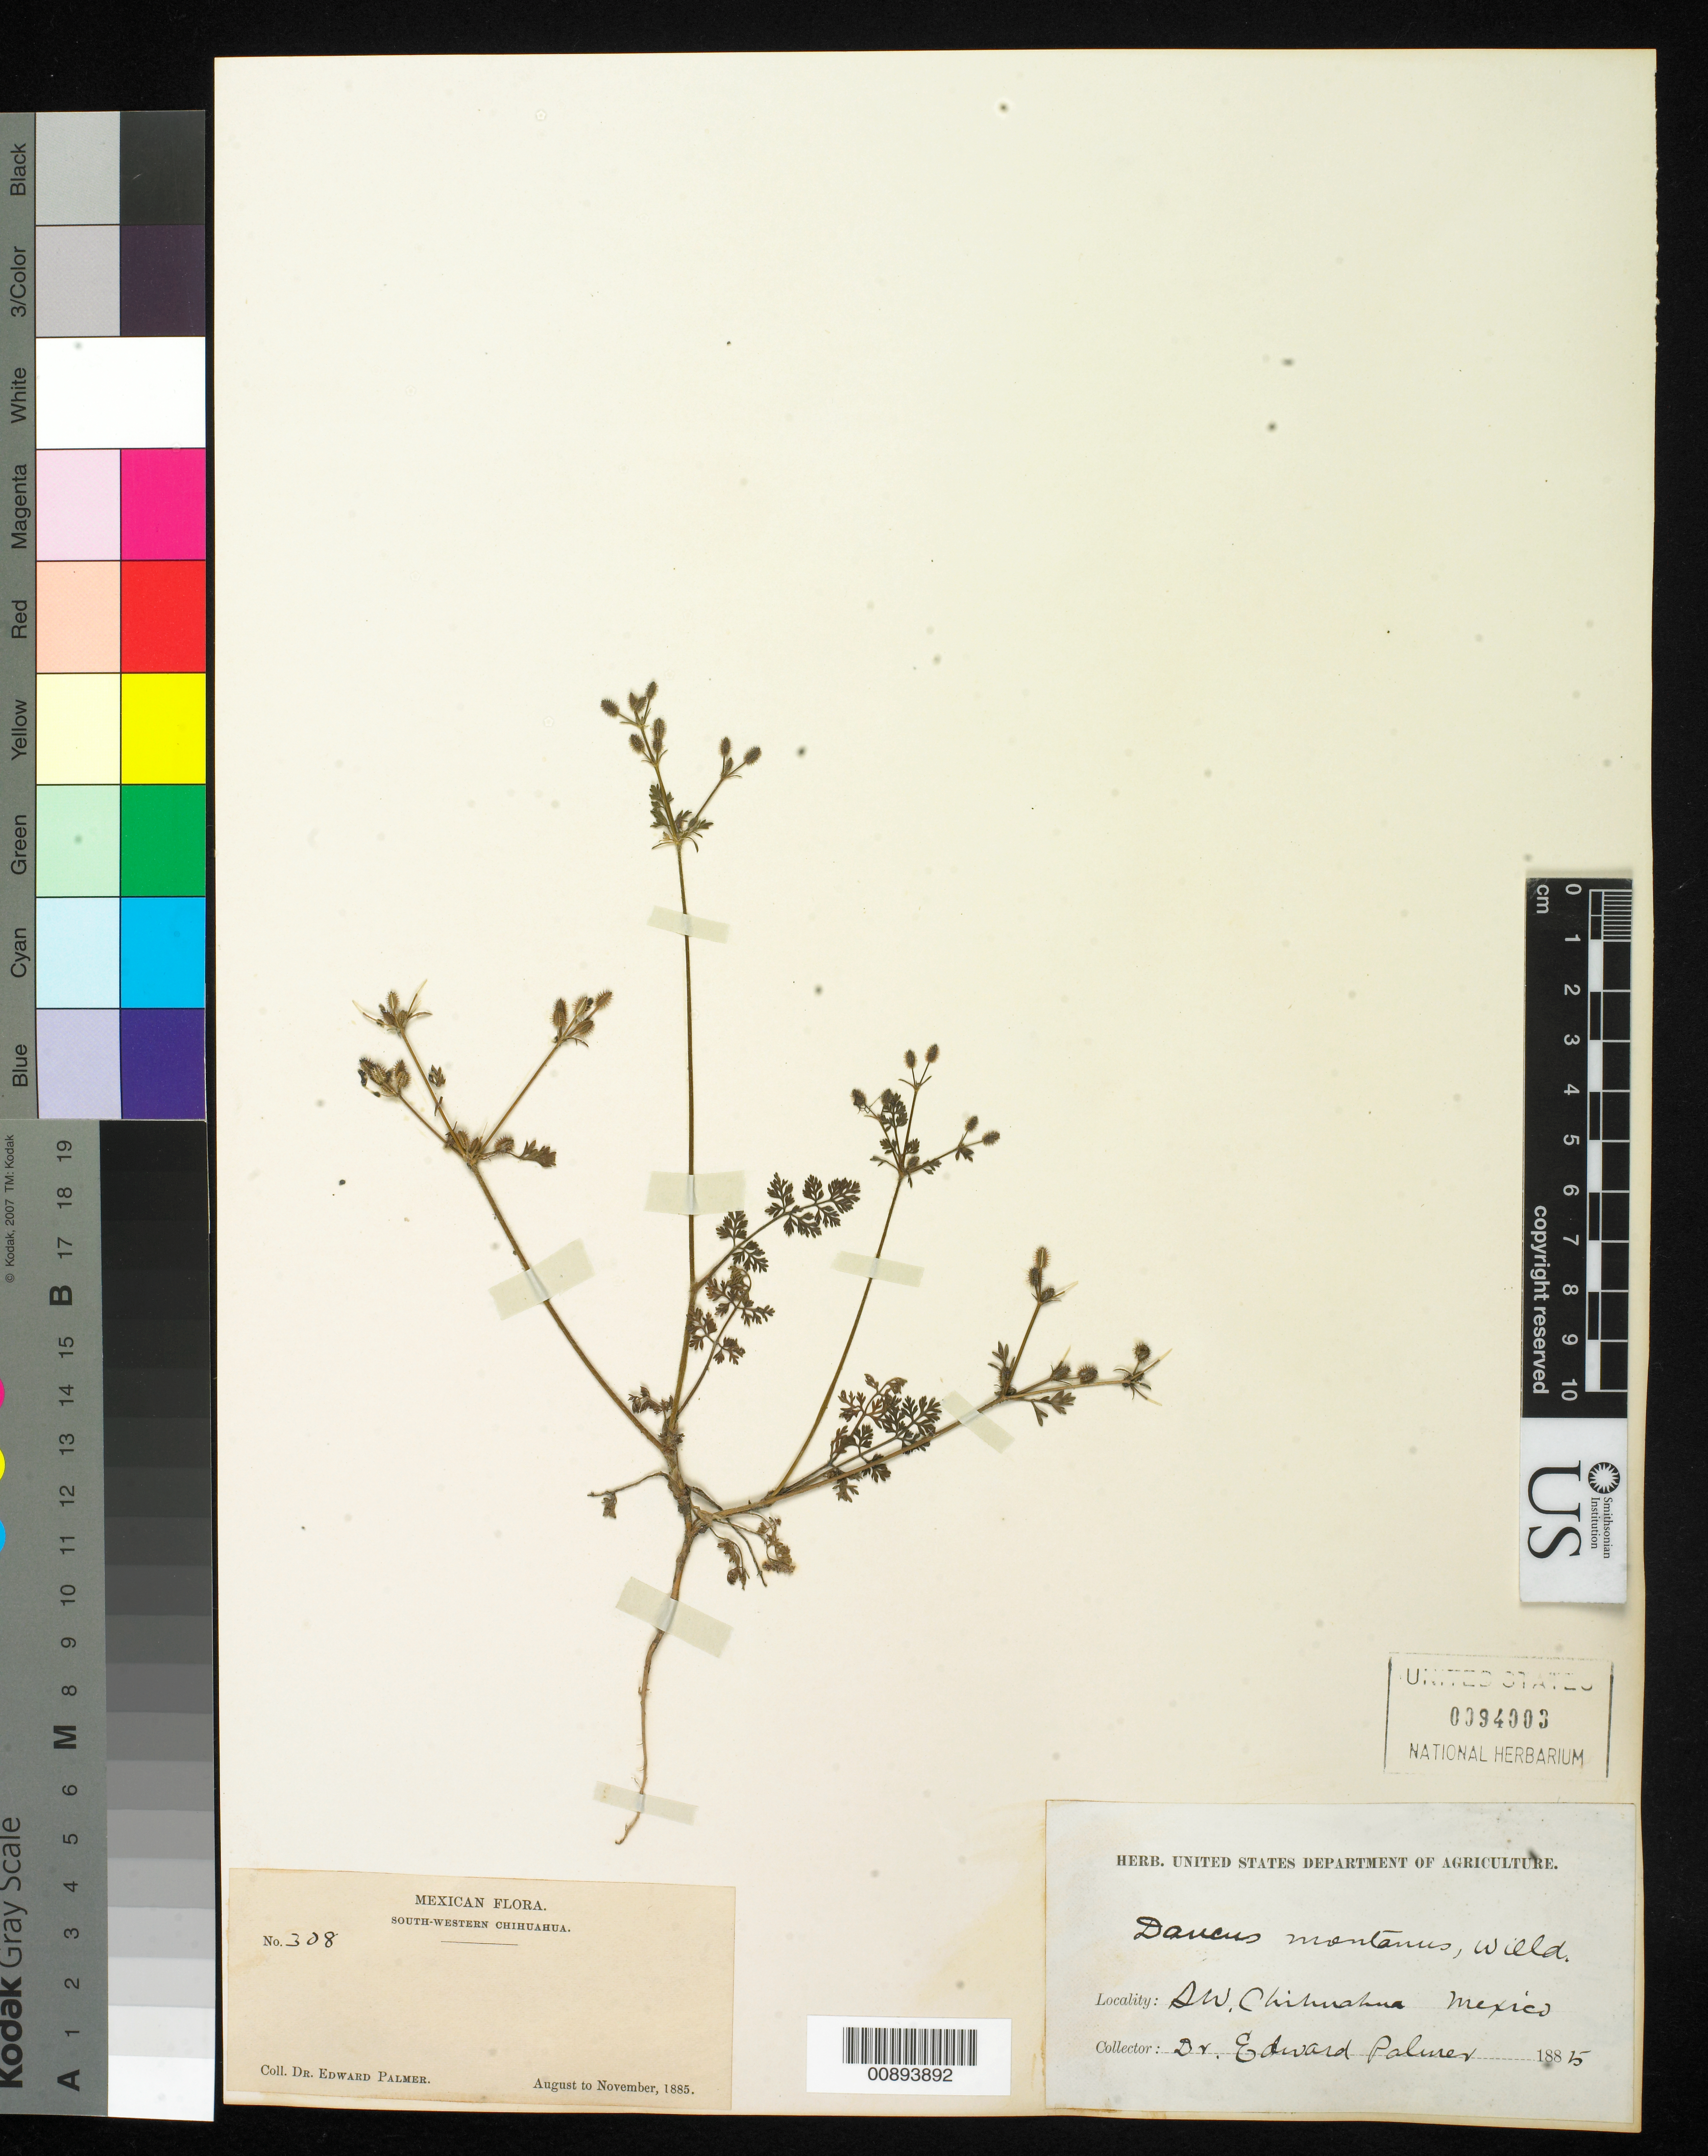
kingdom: Plantae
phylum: Tracheophyta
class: Magnoliopsida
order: Apiales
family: Apiaceae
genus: Daucus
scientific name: Daucus montanus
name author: Humb. & Bonpl. ex Spreng.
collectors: E. Palmer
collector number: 308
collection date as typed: Aug 1885 to -- Nov 1885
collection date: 1885-08/1885-11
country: Mexico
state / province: Chihuahua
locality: South-Western Chihuahua.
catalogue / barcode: US 94003